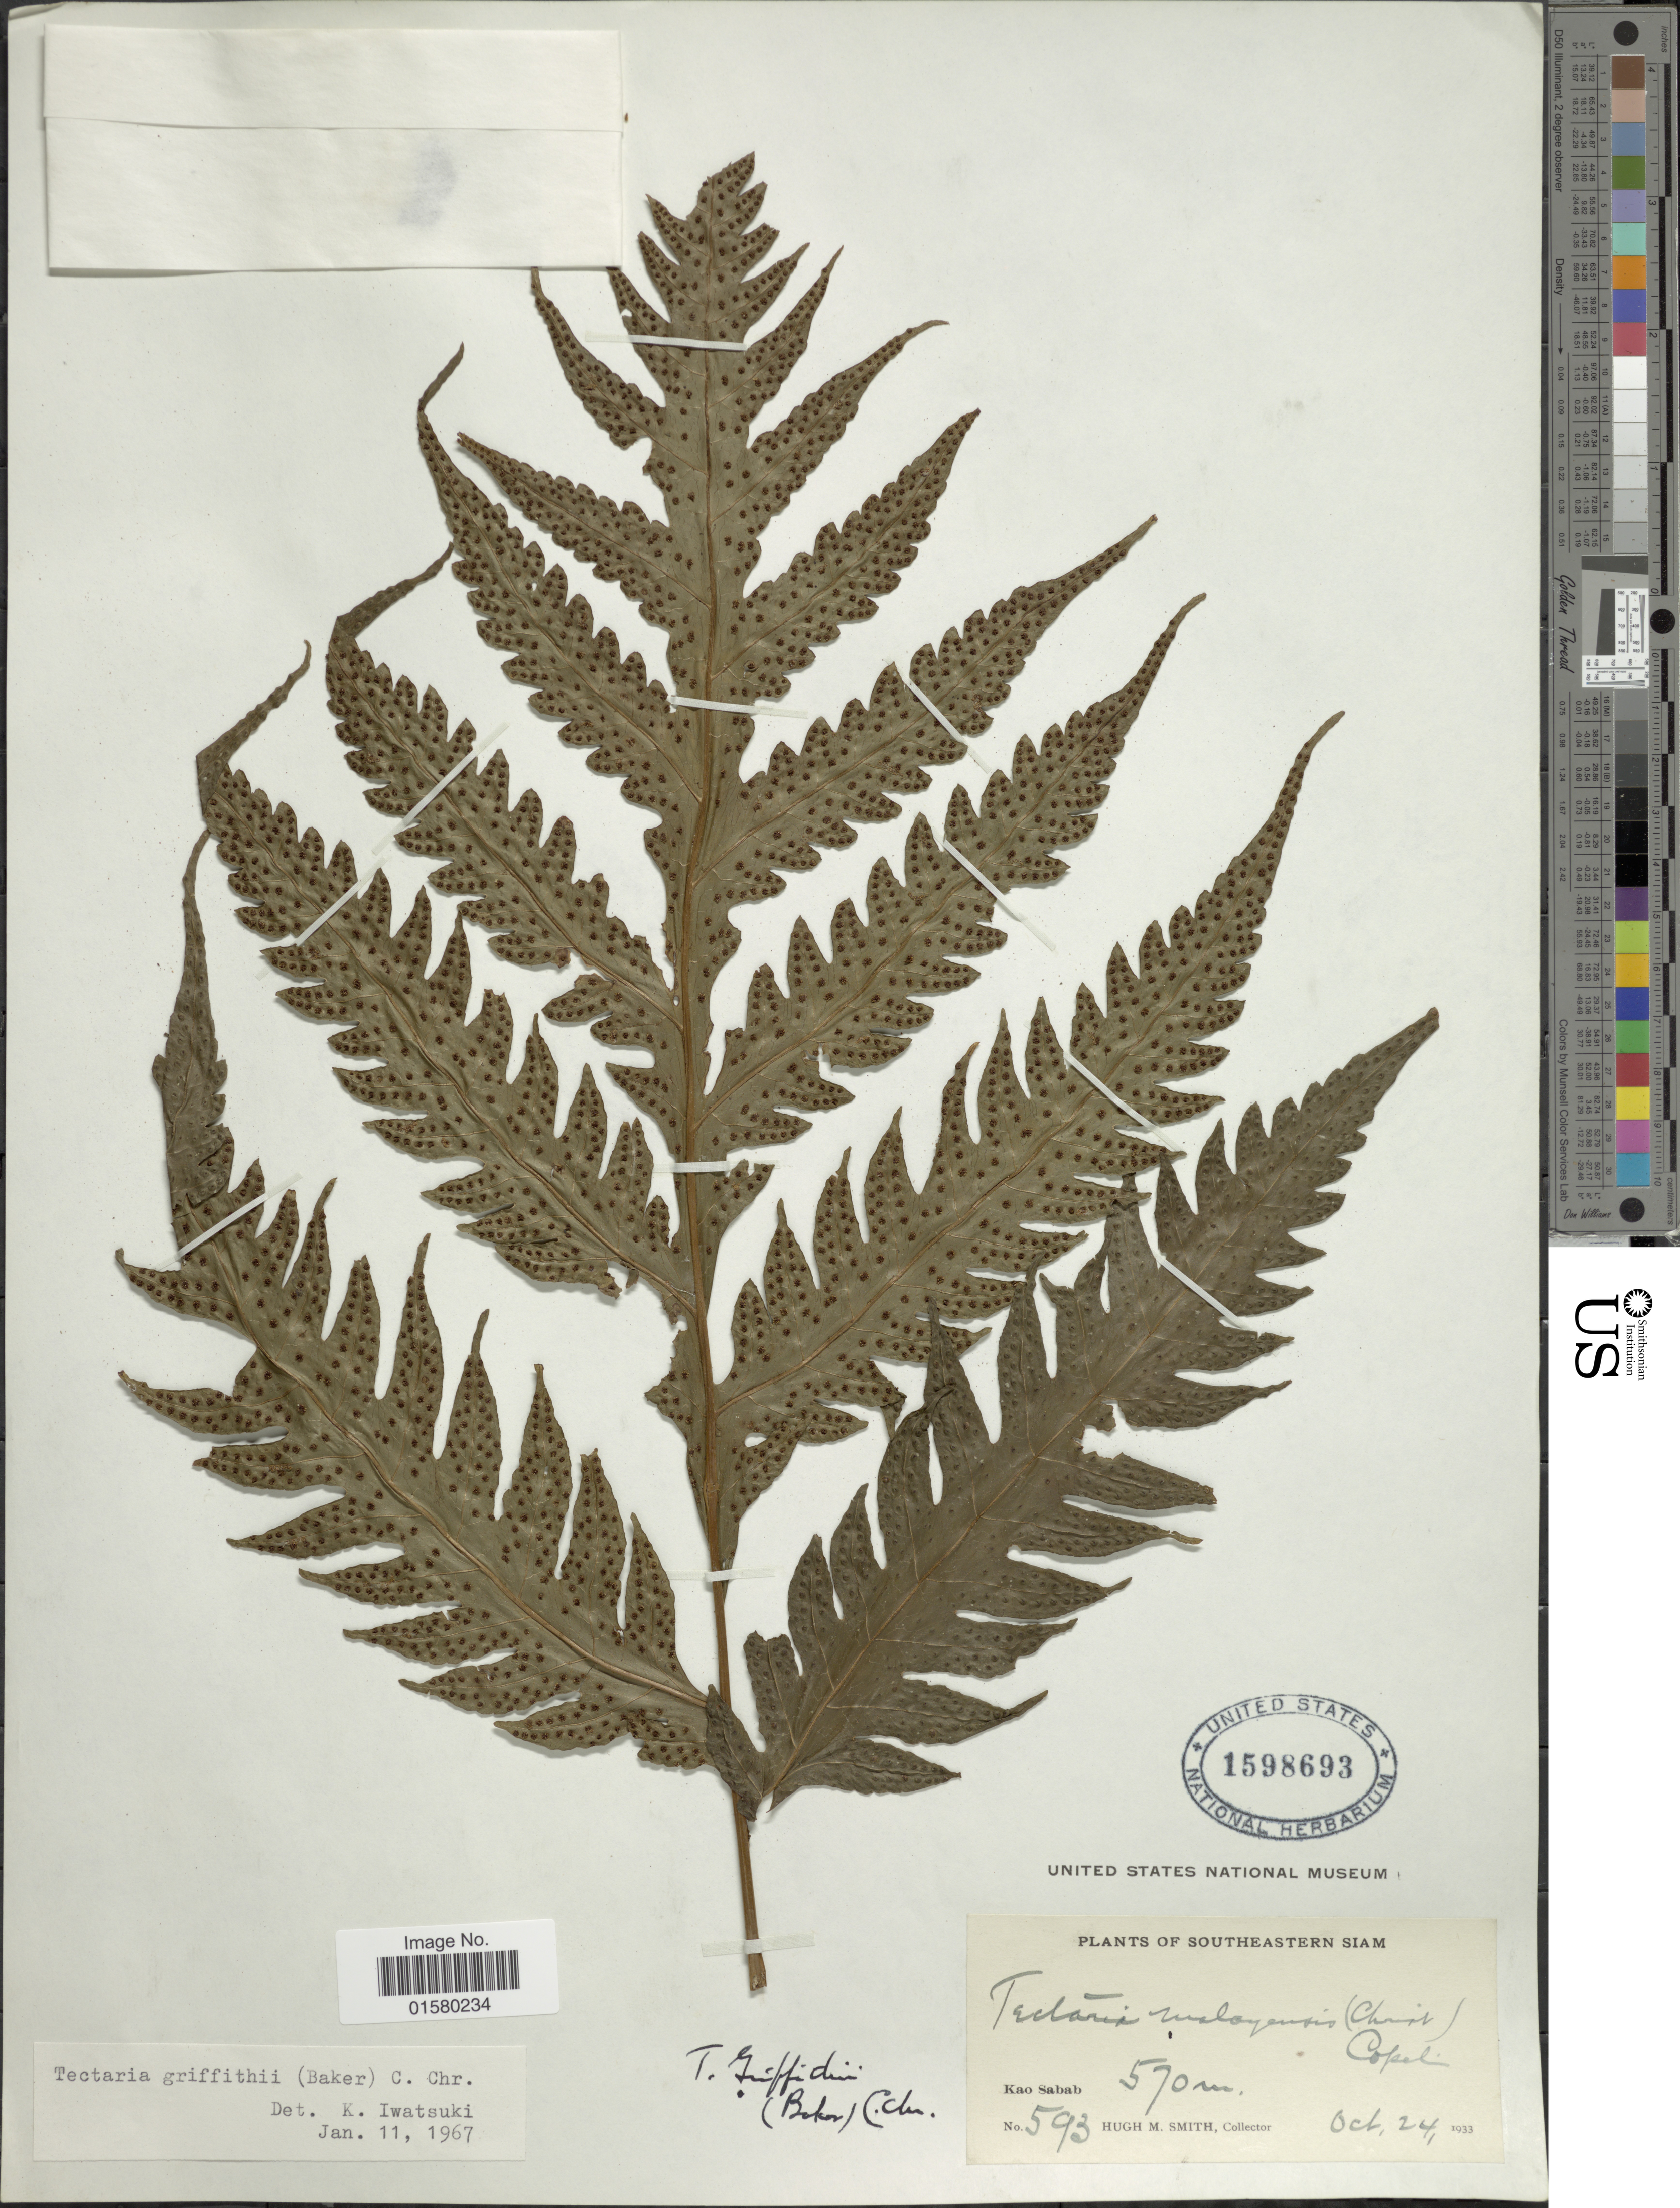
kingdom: Plantae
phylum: Tracheophyta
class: Polypodiopsida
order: Polypodiales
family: Tectariaceae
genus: Tectaria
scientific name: Tectaria griffithii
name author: (Baker) C. Chr.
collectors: H. M. Smith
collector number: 593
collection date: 1933-10-24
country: Thailand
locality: Southeastern Siam, Kao SababSoutheastern Siam, Kao Sabab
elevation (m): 570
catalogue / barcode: US 1598693